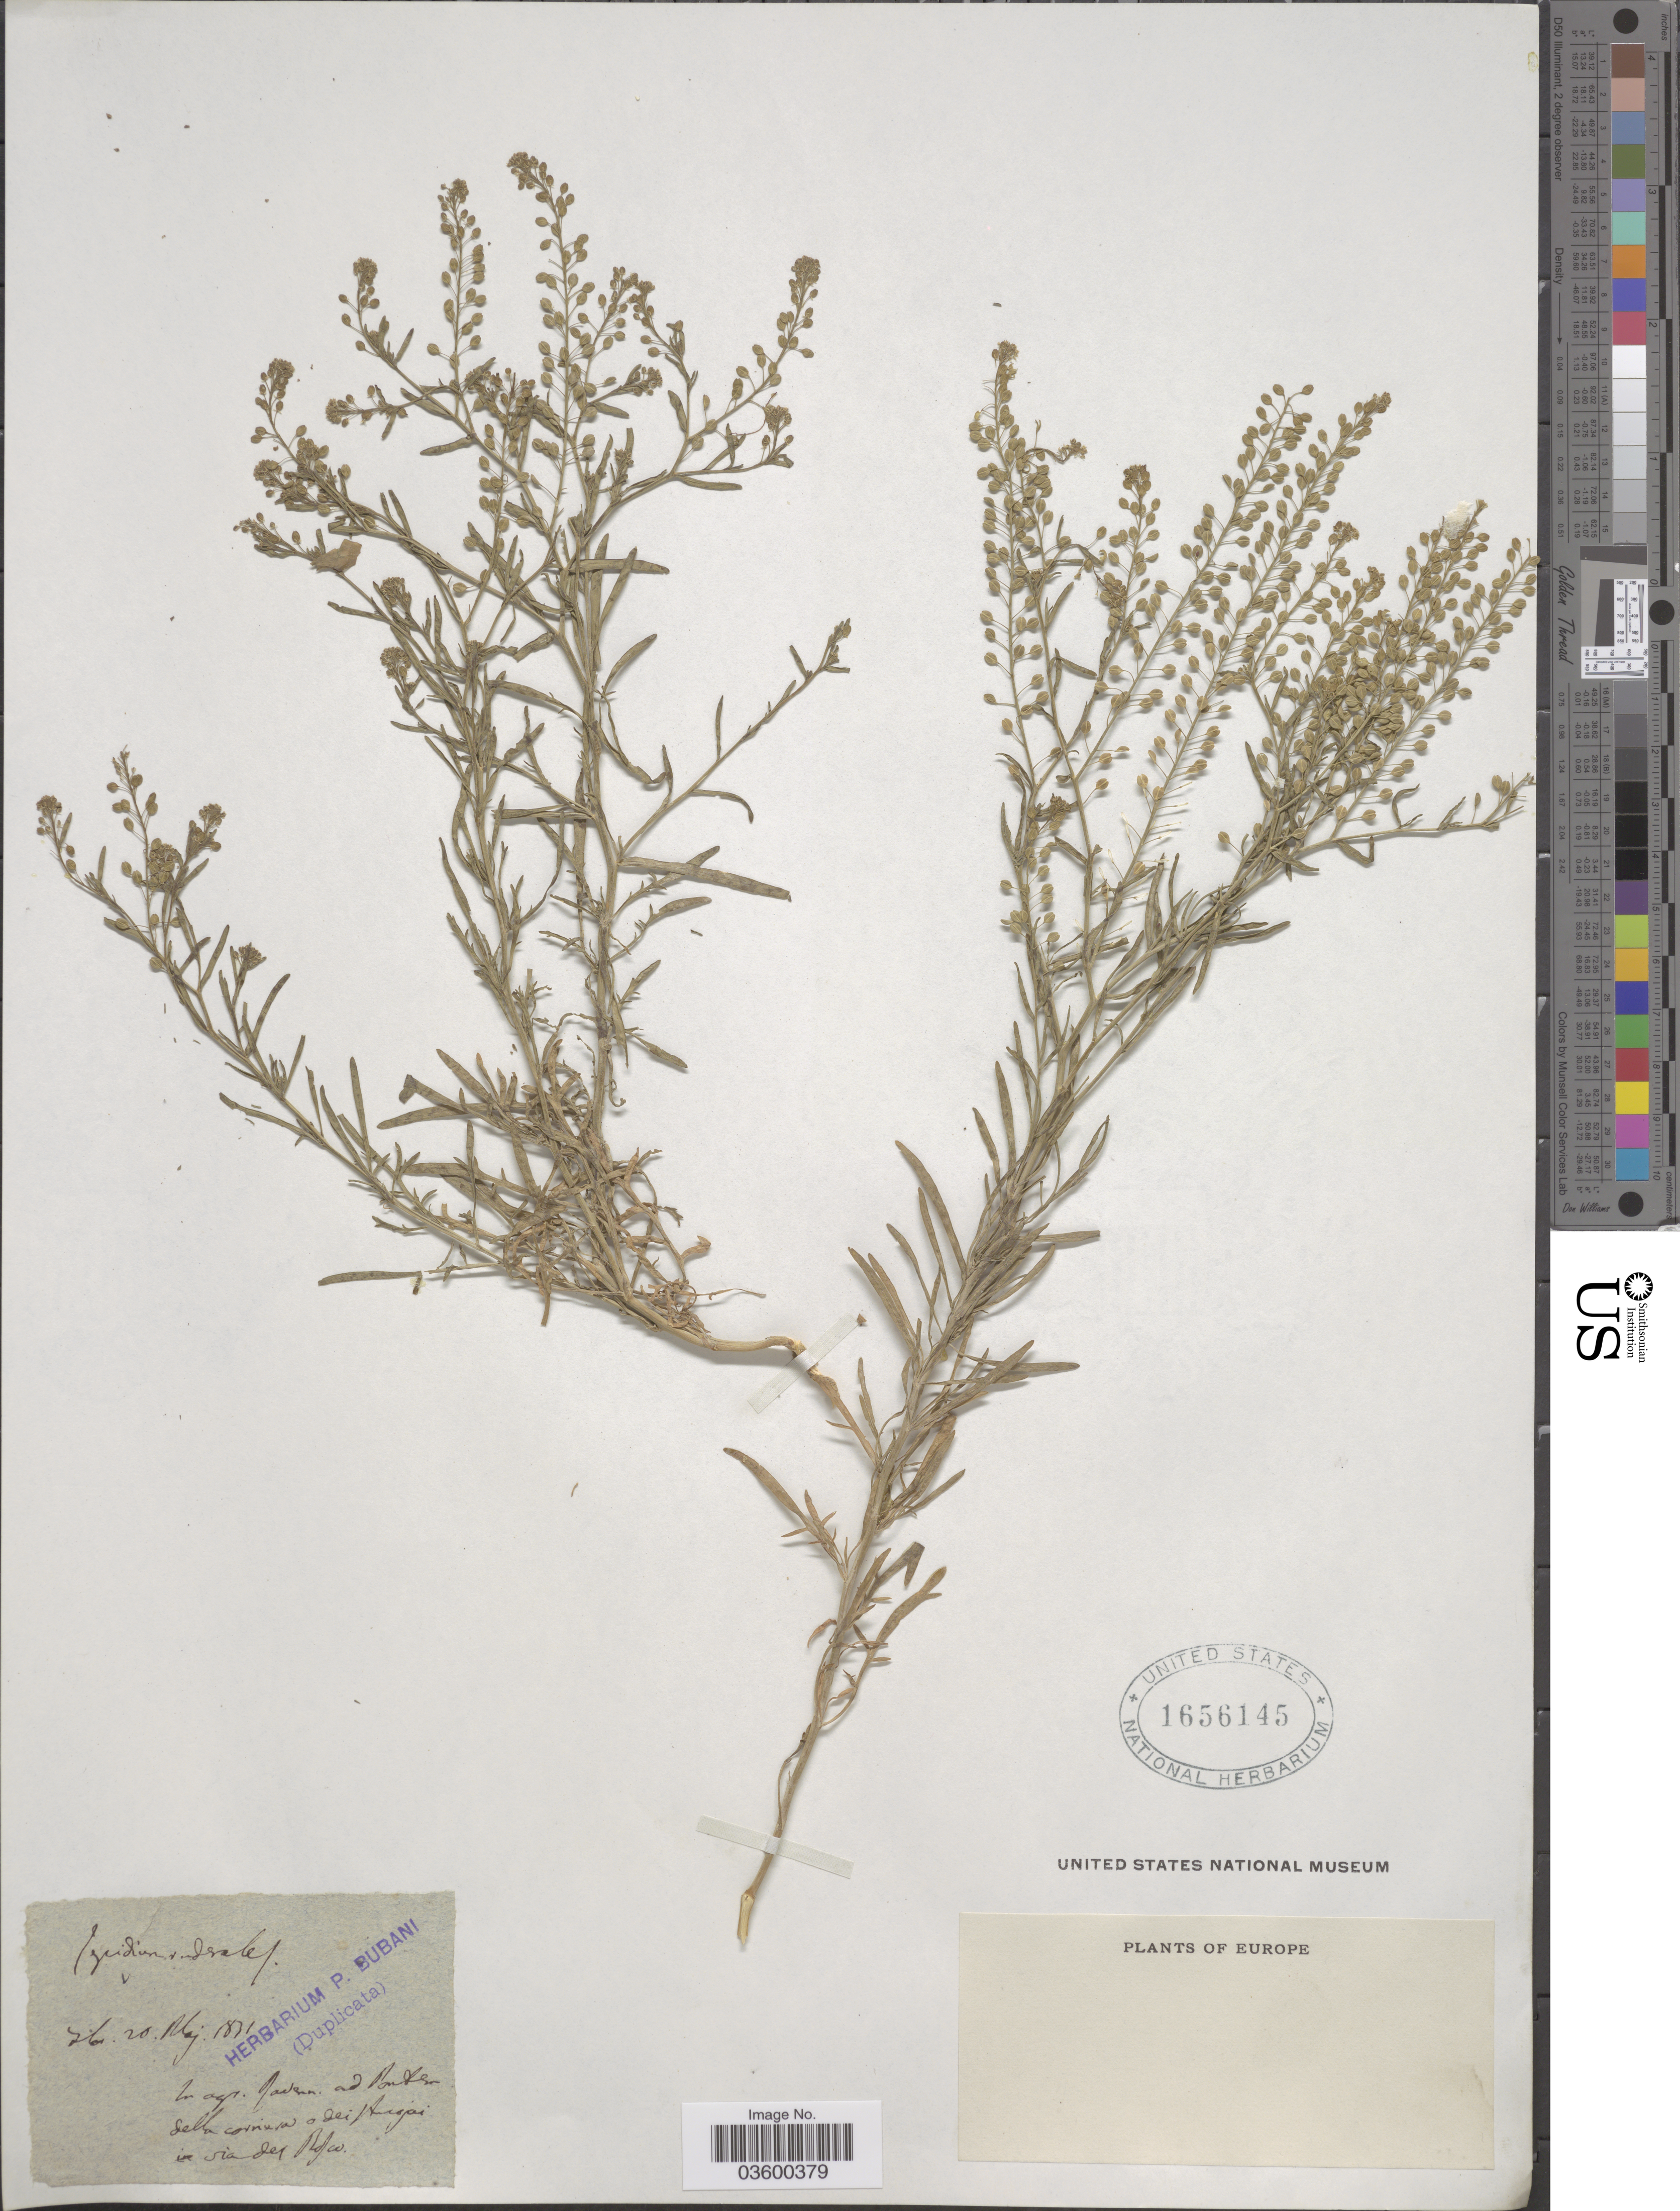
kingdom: Plantae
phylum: Tracheophyta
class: Magnoliopsida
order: Brassicales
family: Brassicaceae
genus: Lepidium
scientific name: Lepidium sp.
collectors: ex herb. P. Bubani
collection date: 1831-05-20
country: Germany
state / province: Baden-Württemberg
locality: In agr. Baden. ad Ponsen sella carnira a dei Aiojai via del Rdjco. [interpreted] Europe.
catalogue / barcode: US 1656145